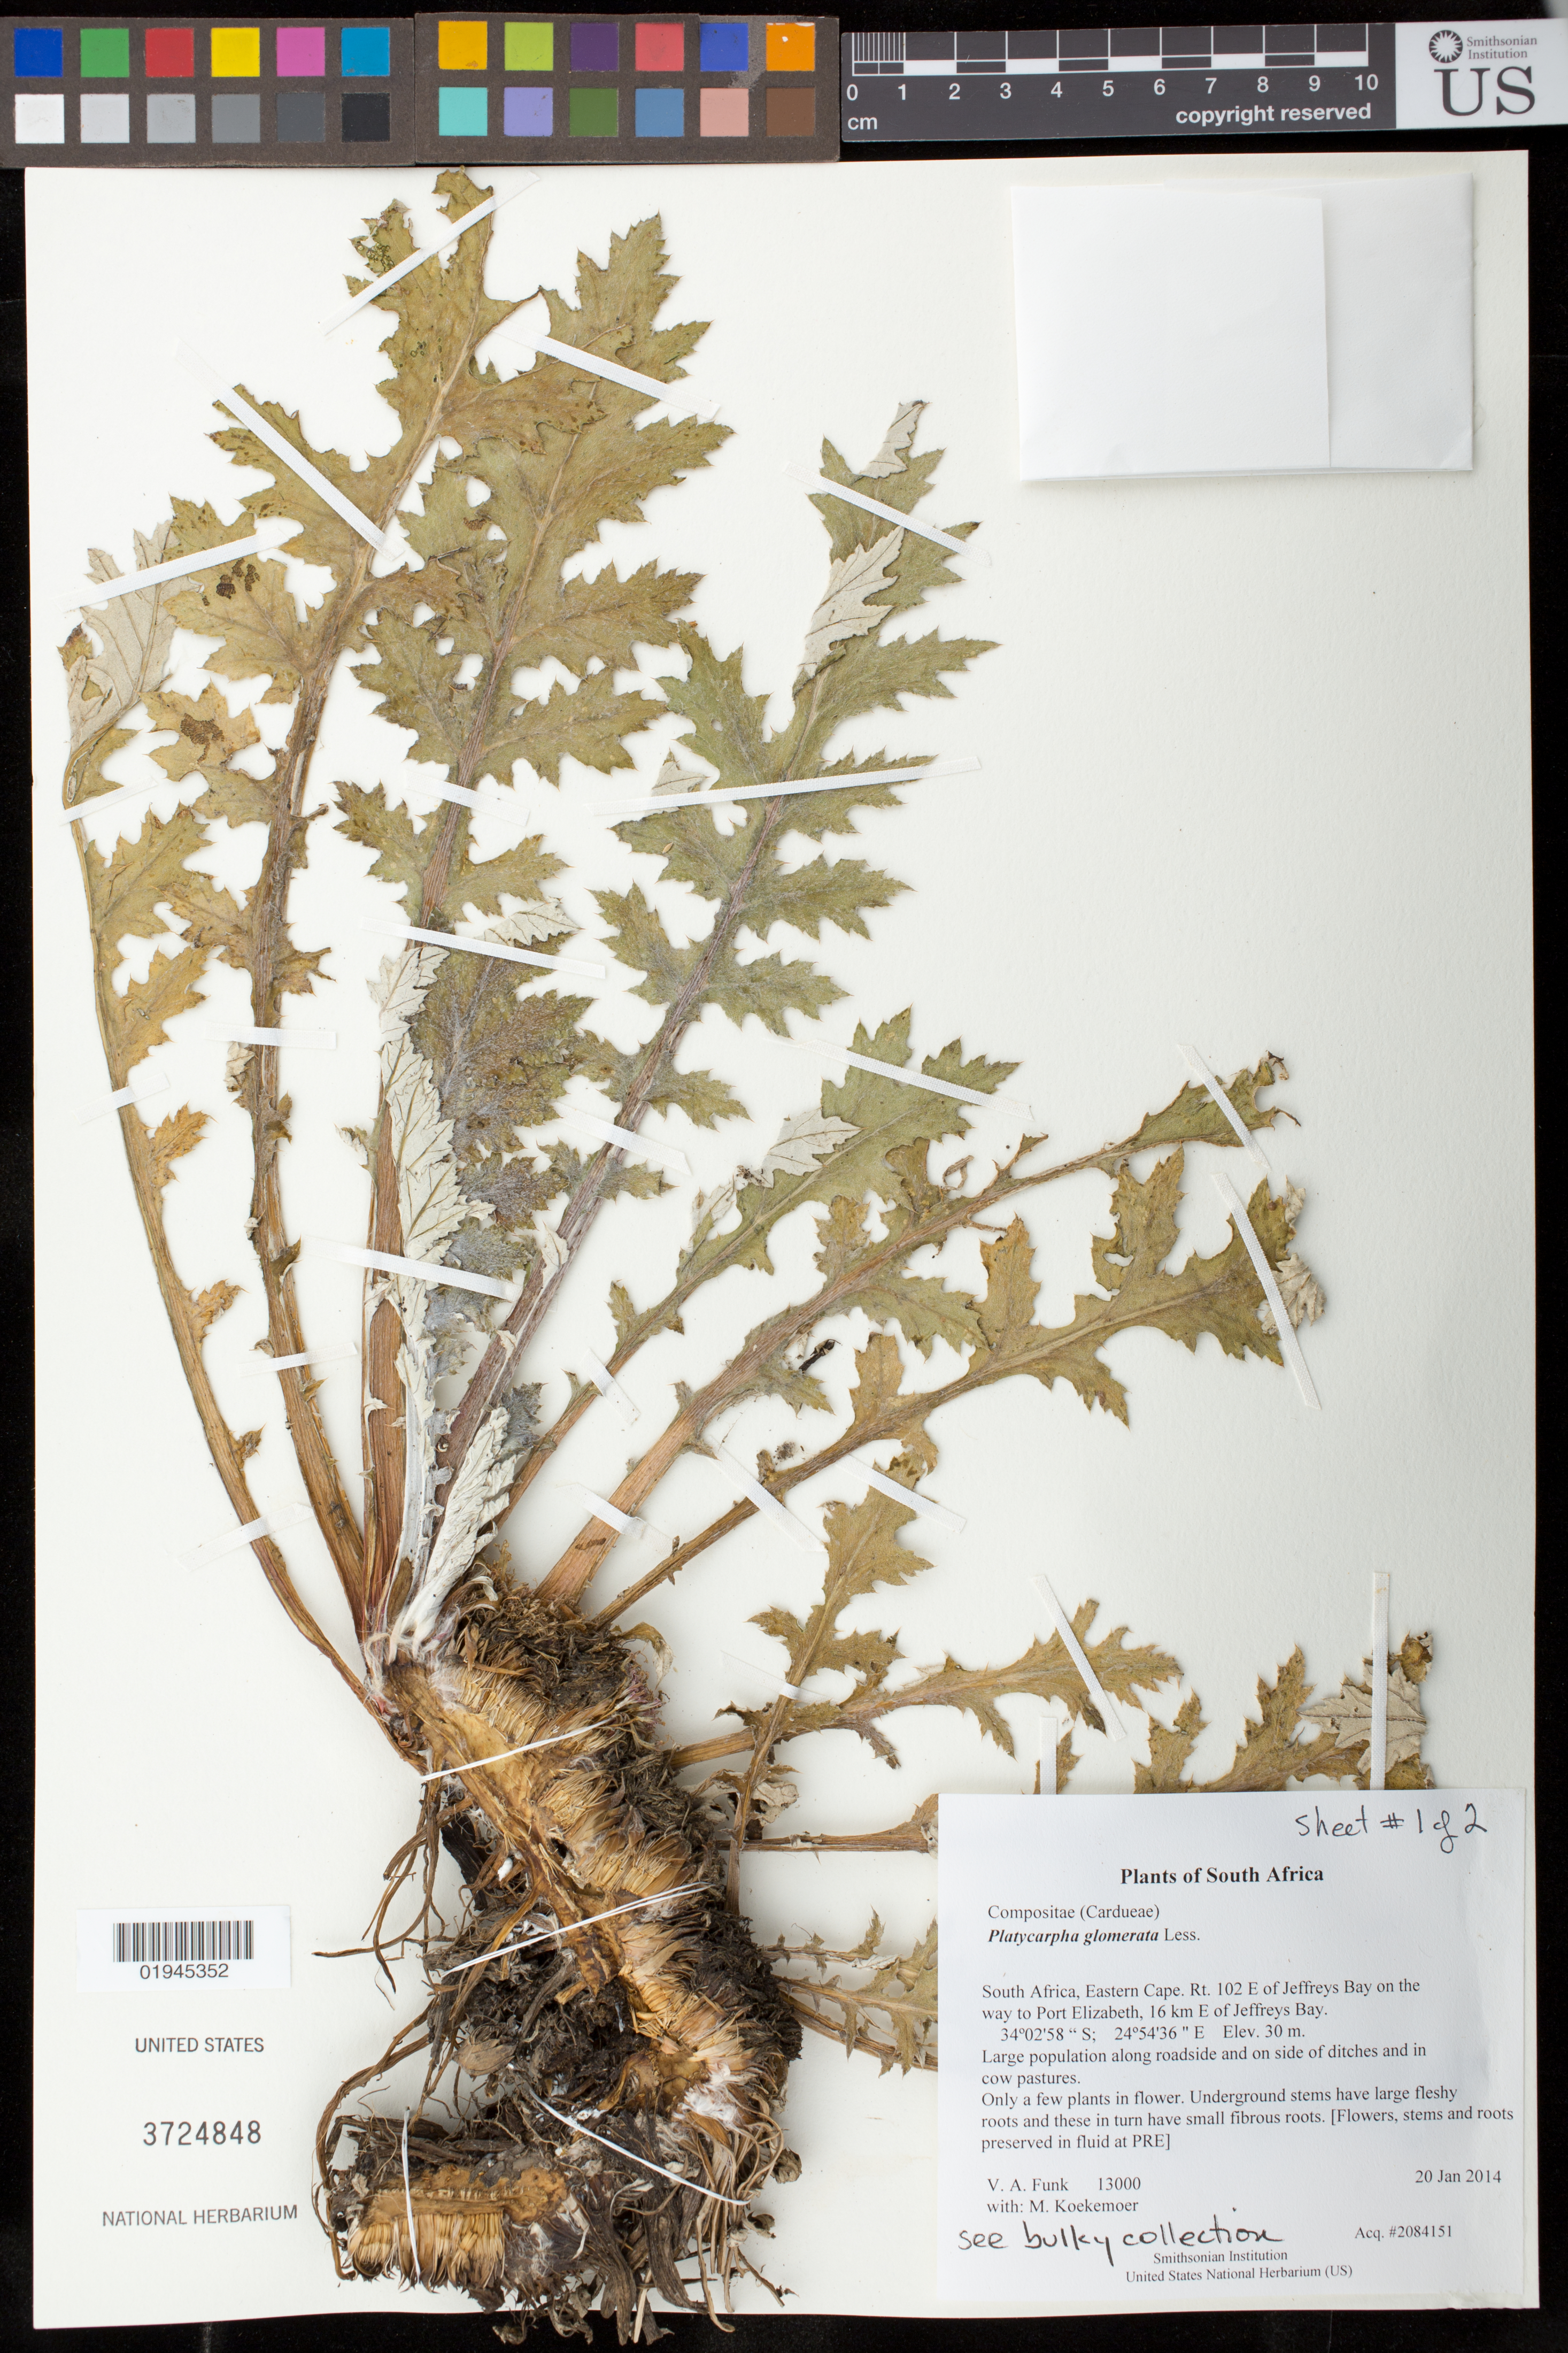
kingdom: Plantae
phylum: Tracheophyta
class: Magnoliopsida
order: Asterales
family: Asteraceae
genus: Platycarpha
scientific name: Platycarpha glomerata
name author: Less.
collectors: M. Koekemoer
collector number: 13000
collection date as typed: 20 Jan 2014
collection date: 2014-01-20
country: South Africa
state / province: Eastern Cape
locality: Rt. 102 E of Jeffreys Bay on the way to Port Elizabeth, 16 km E of Jeffreys Bay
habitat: Large population along roadside and on side of ditches and in cow pastures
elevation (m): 30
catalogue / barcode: US 3724848